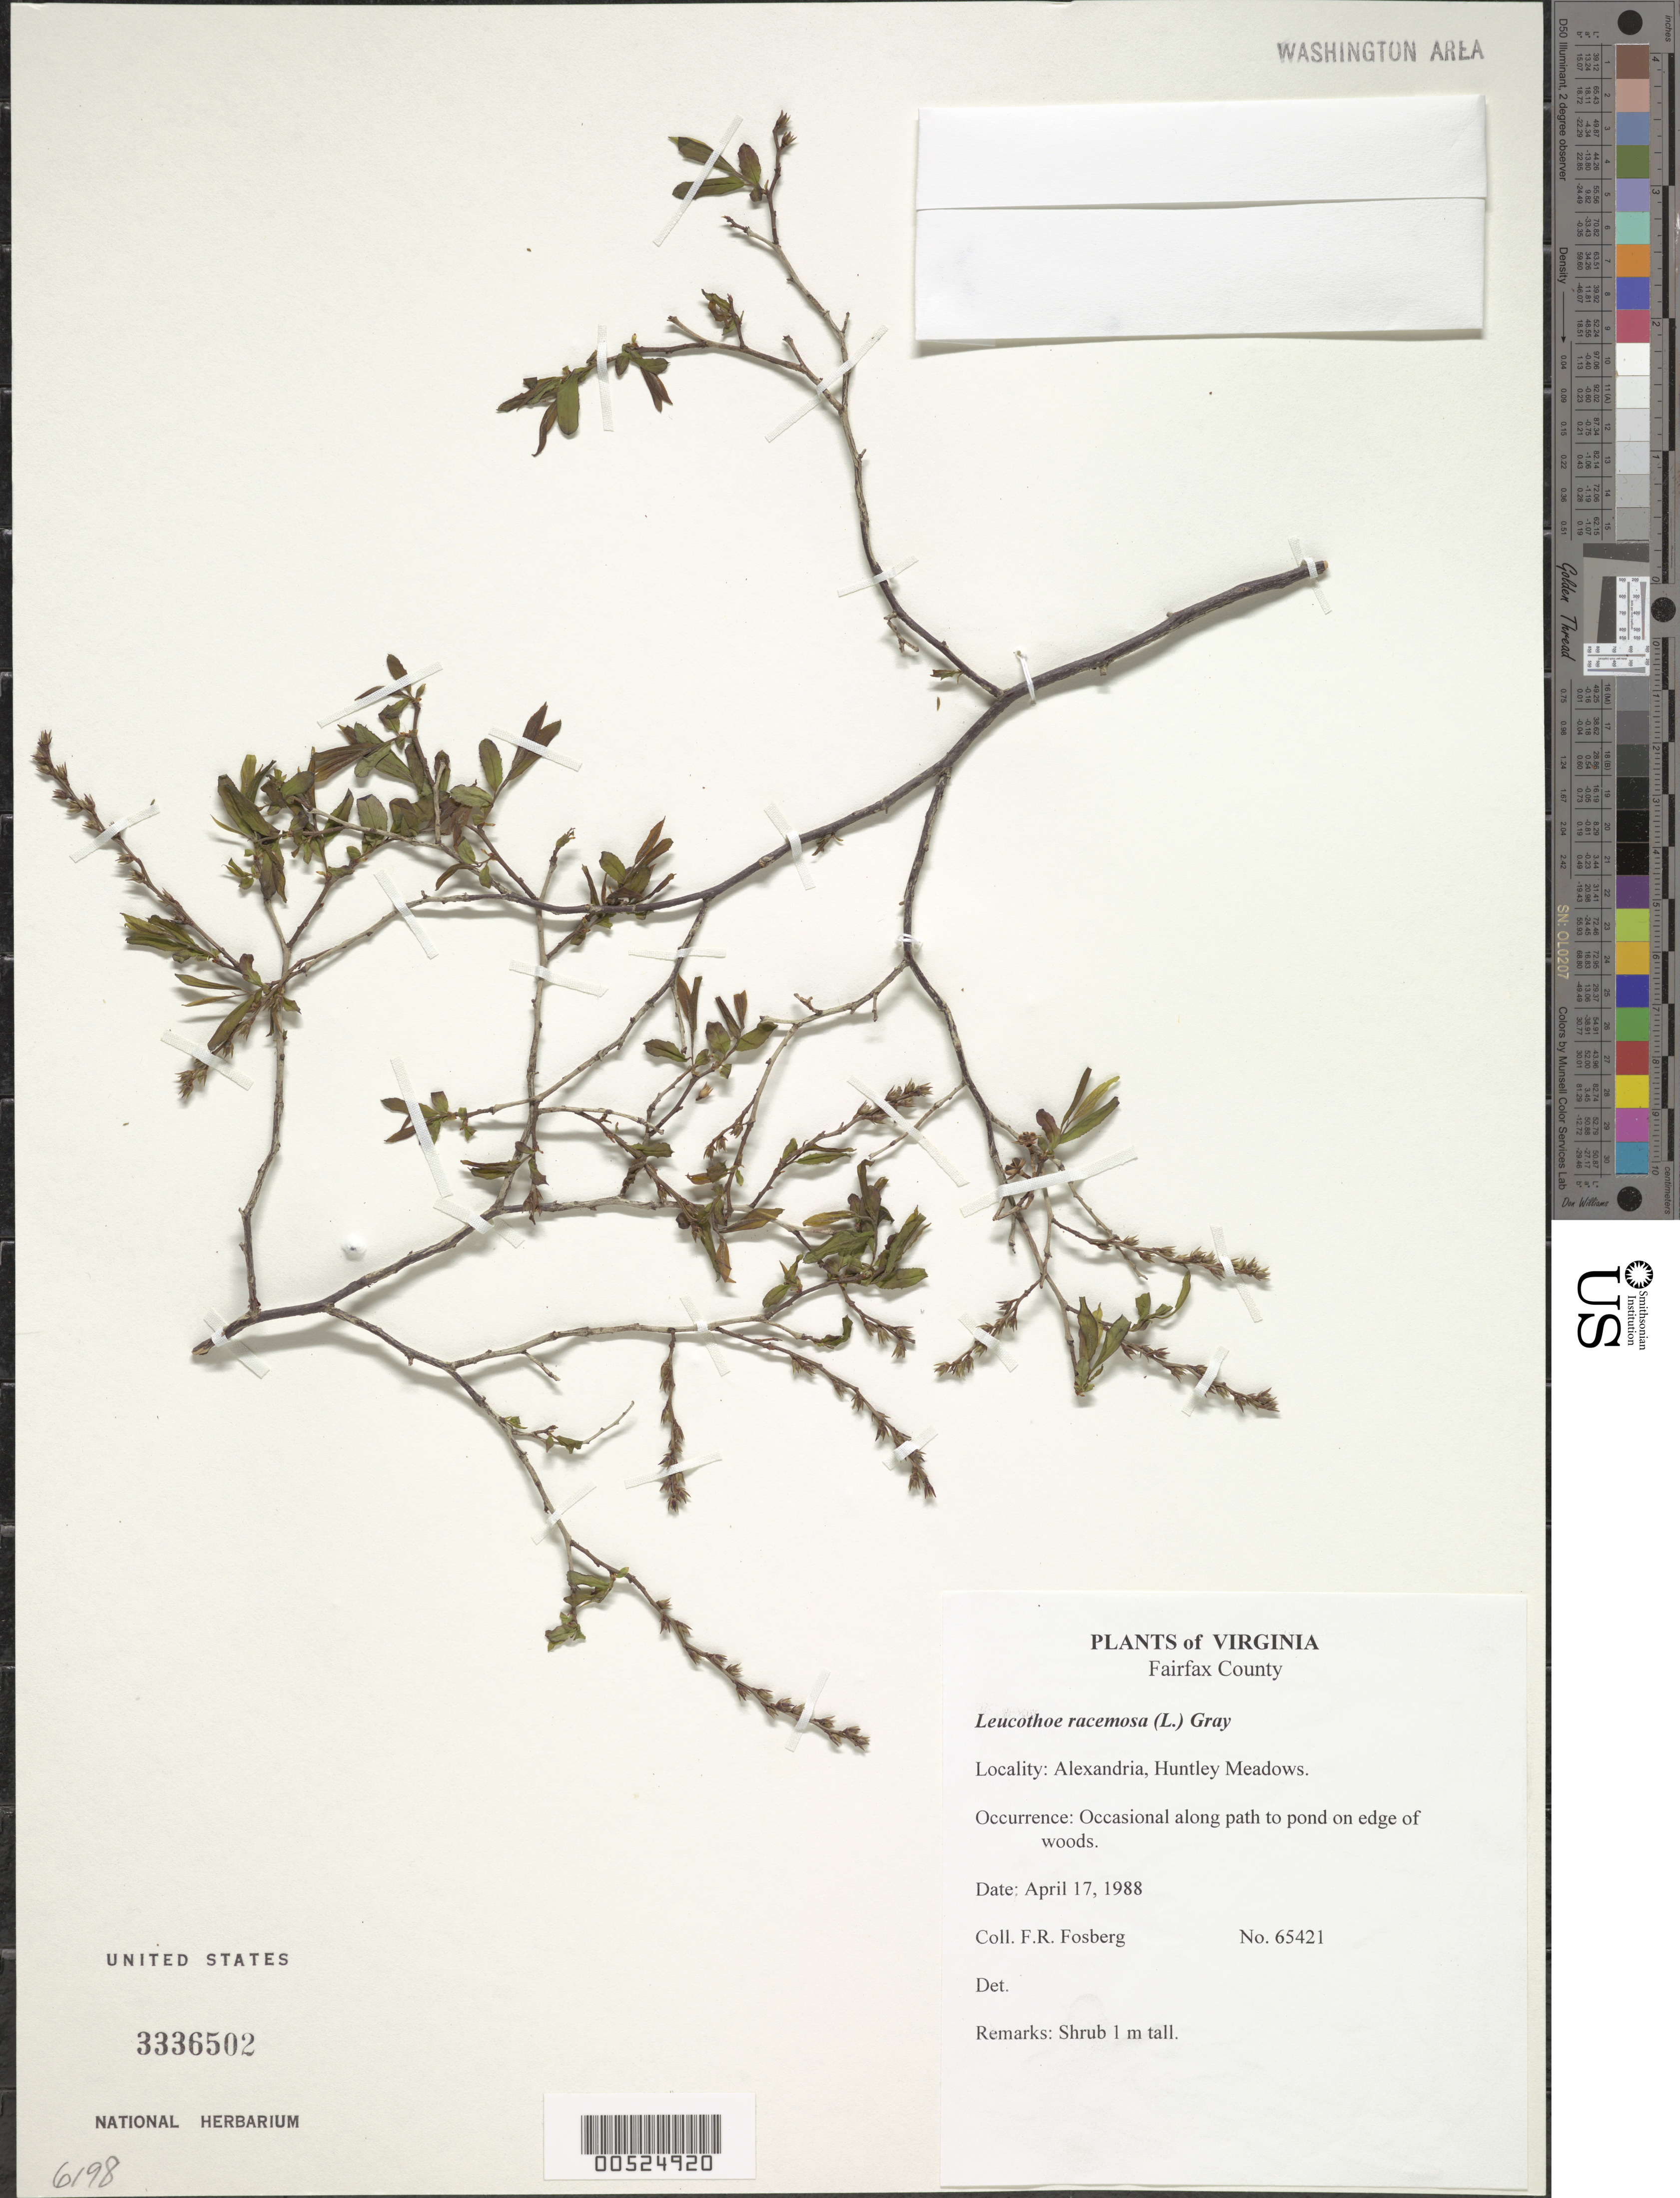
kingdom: Plantae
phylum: Tracheophyta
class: Magnoliopsida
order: Ericales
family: Ericaceae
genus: Leucothoe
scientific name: Leucothoë racemosa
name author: (L.) A. Gray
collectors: F. R. Fosberg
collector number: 65421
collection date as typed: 17 Apr 1988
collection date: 1988-04-17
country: United States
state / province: Virginia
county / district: City of Alexandria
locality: Alexandria, Huntley Meadows.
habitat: Occasional along path to pond on edge of woods.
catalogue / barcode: US 3336502